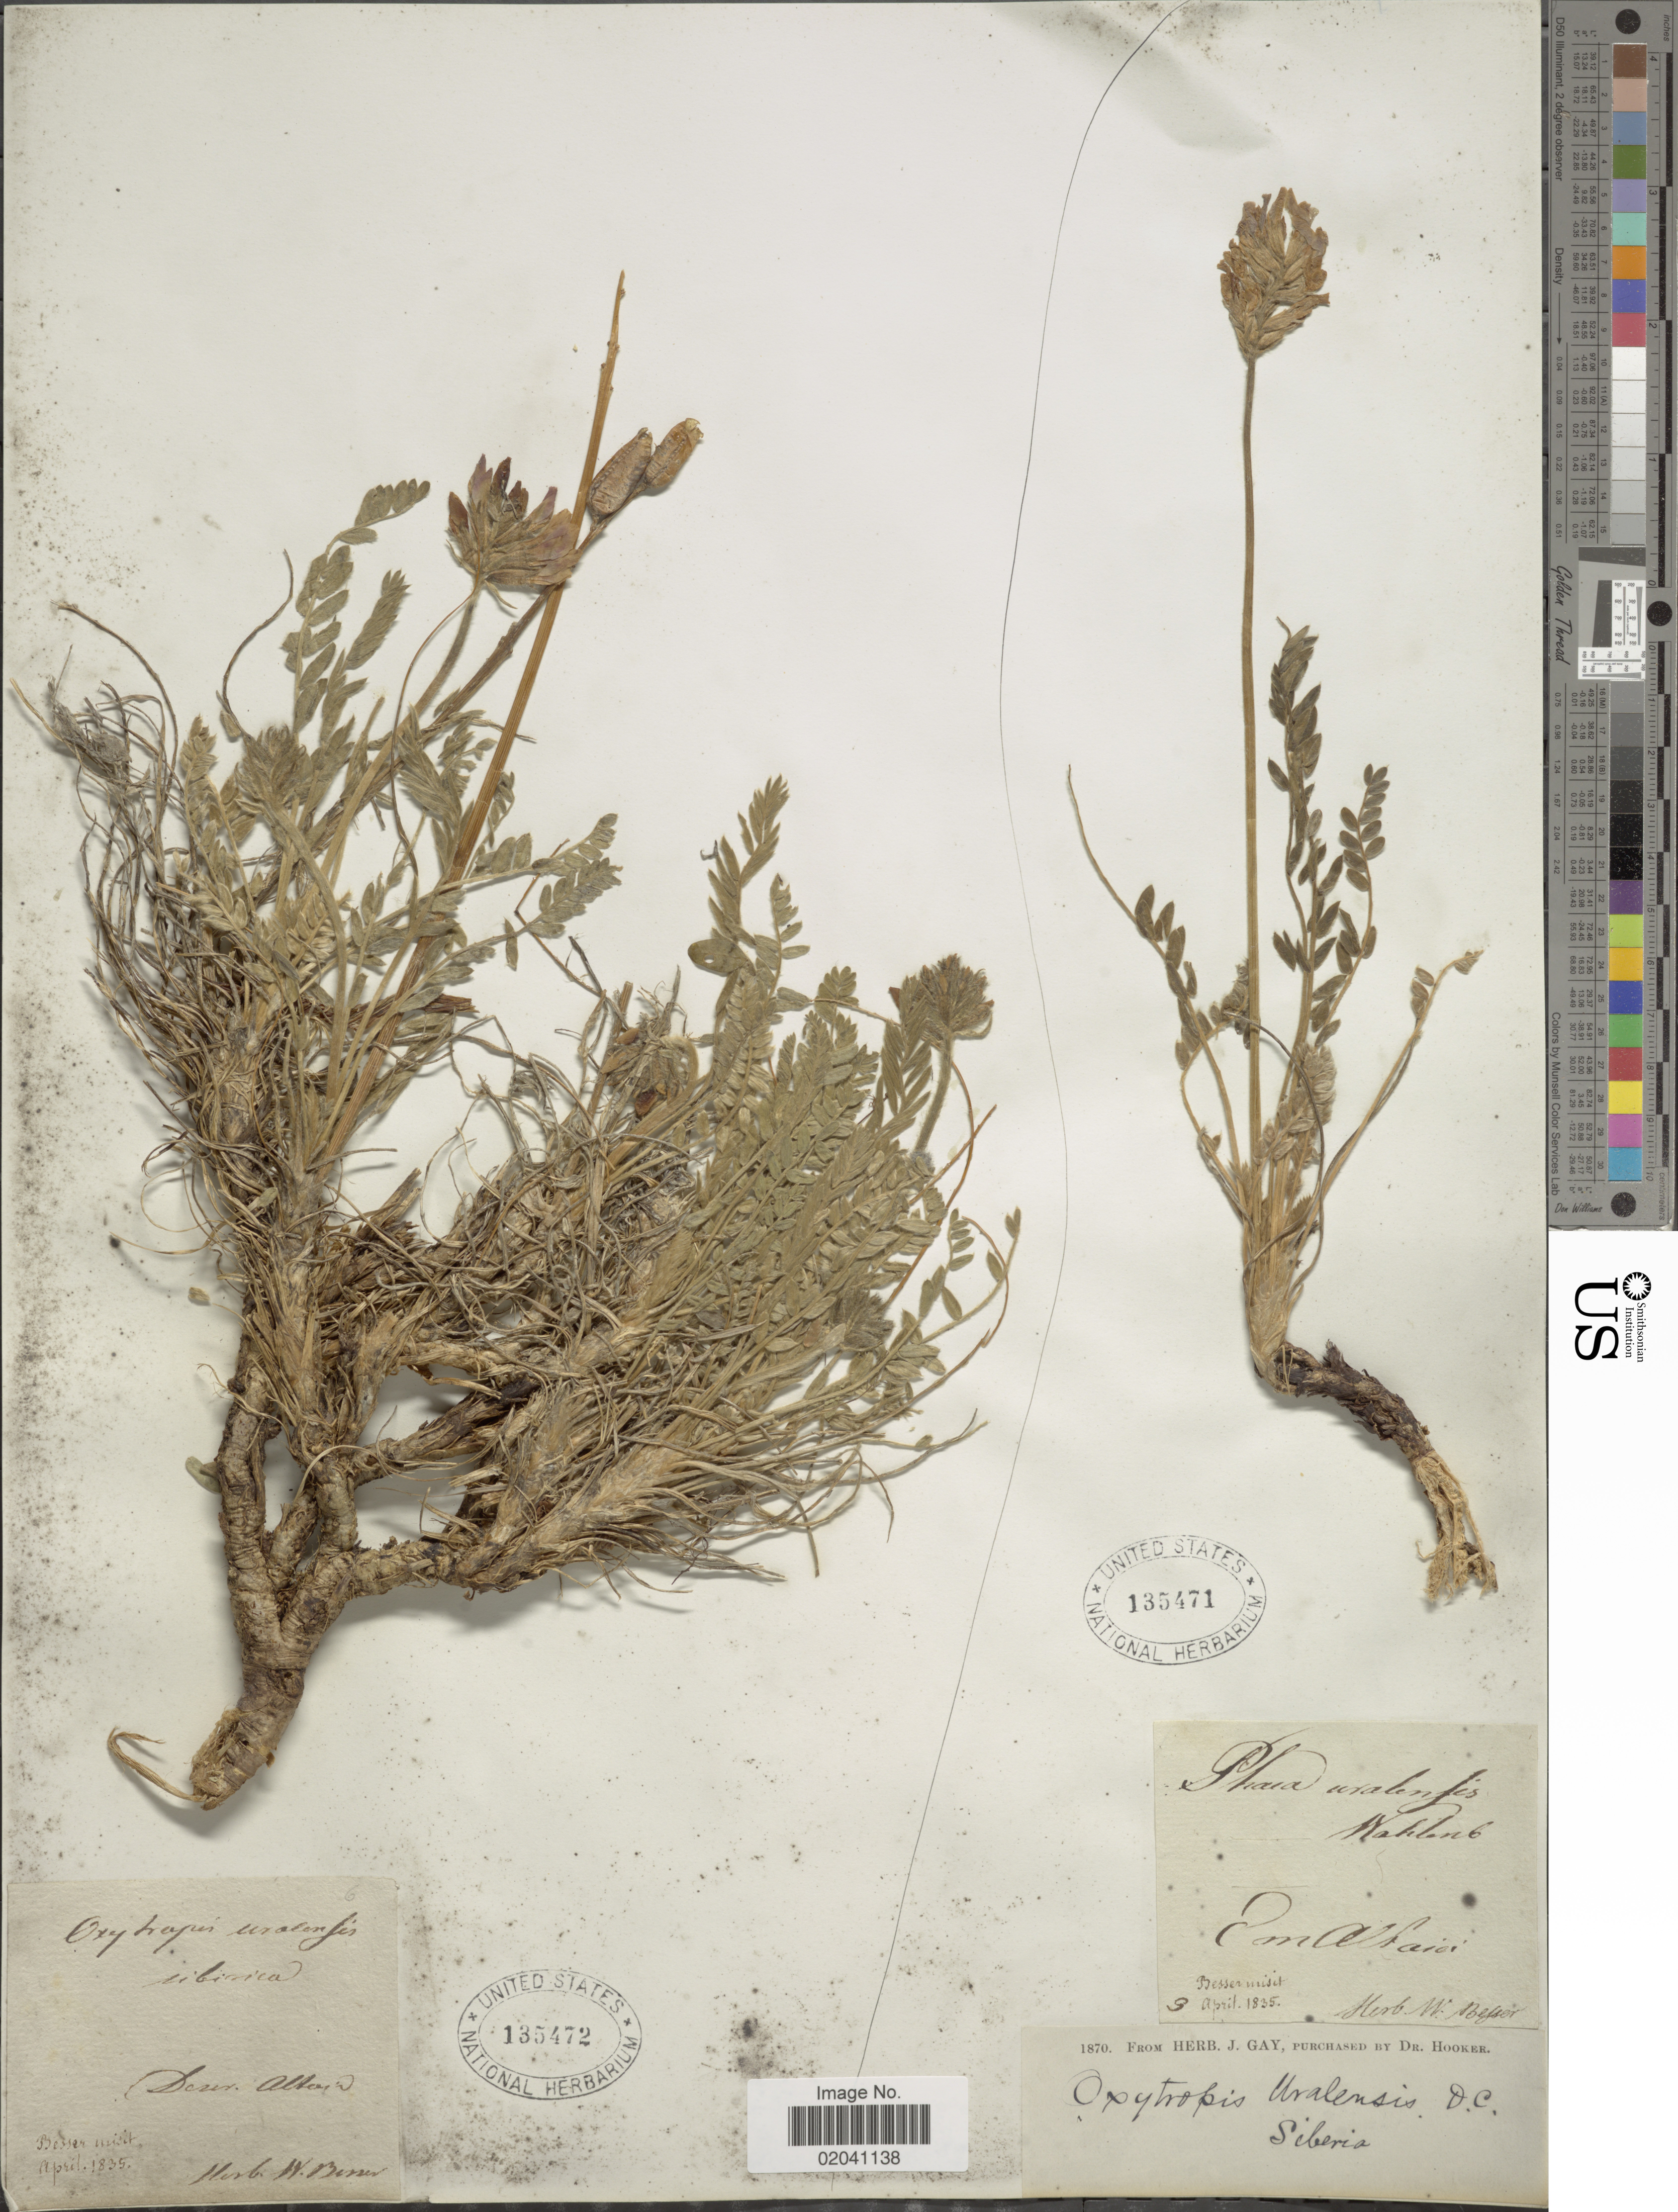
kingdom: Plantae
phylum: Tracheophyta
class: Magnoliopsida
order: Fabales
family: Fabaceae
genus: Oxytropis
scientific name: Oxytropis uralensis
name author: (L.) DC.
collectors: Besser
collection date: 1835-04-09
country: Russian Federation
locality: Siberia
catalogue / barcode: US 135471